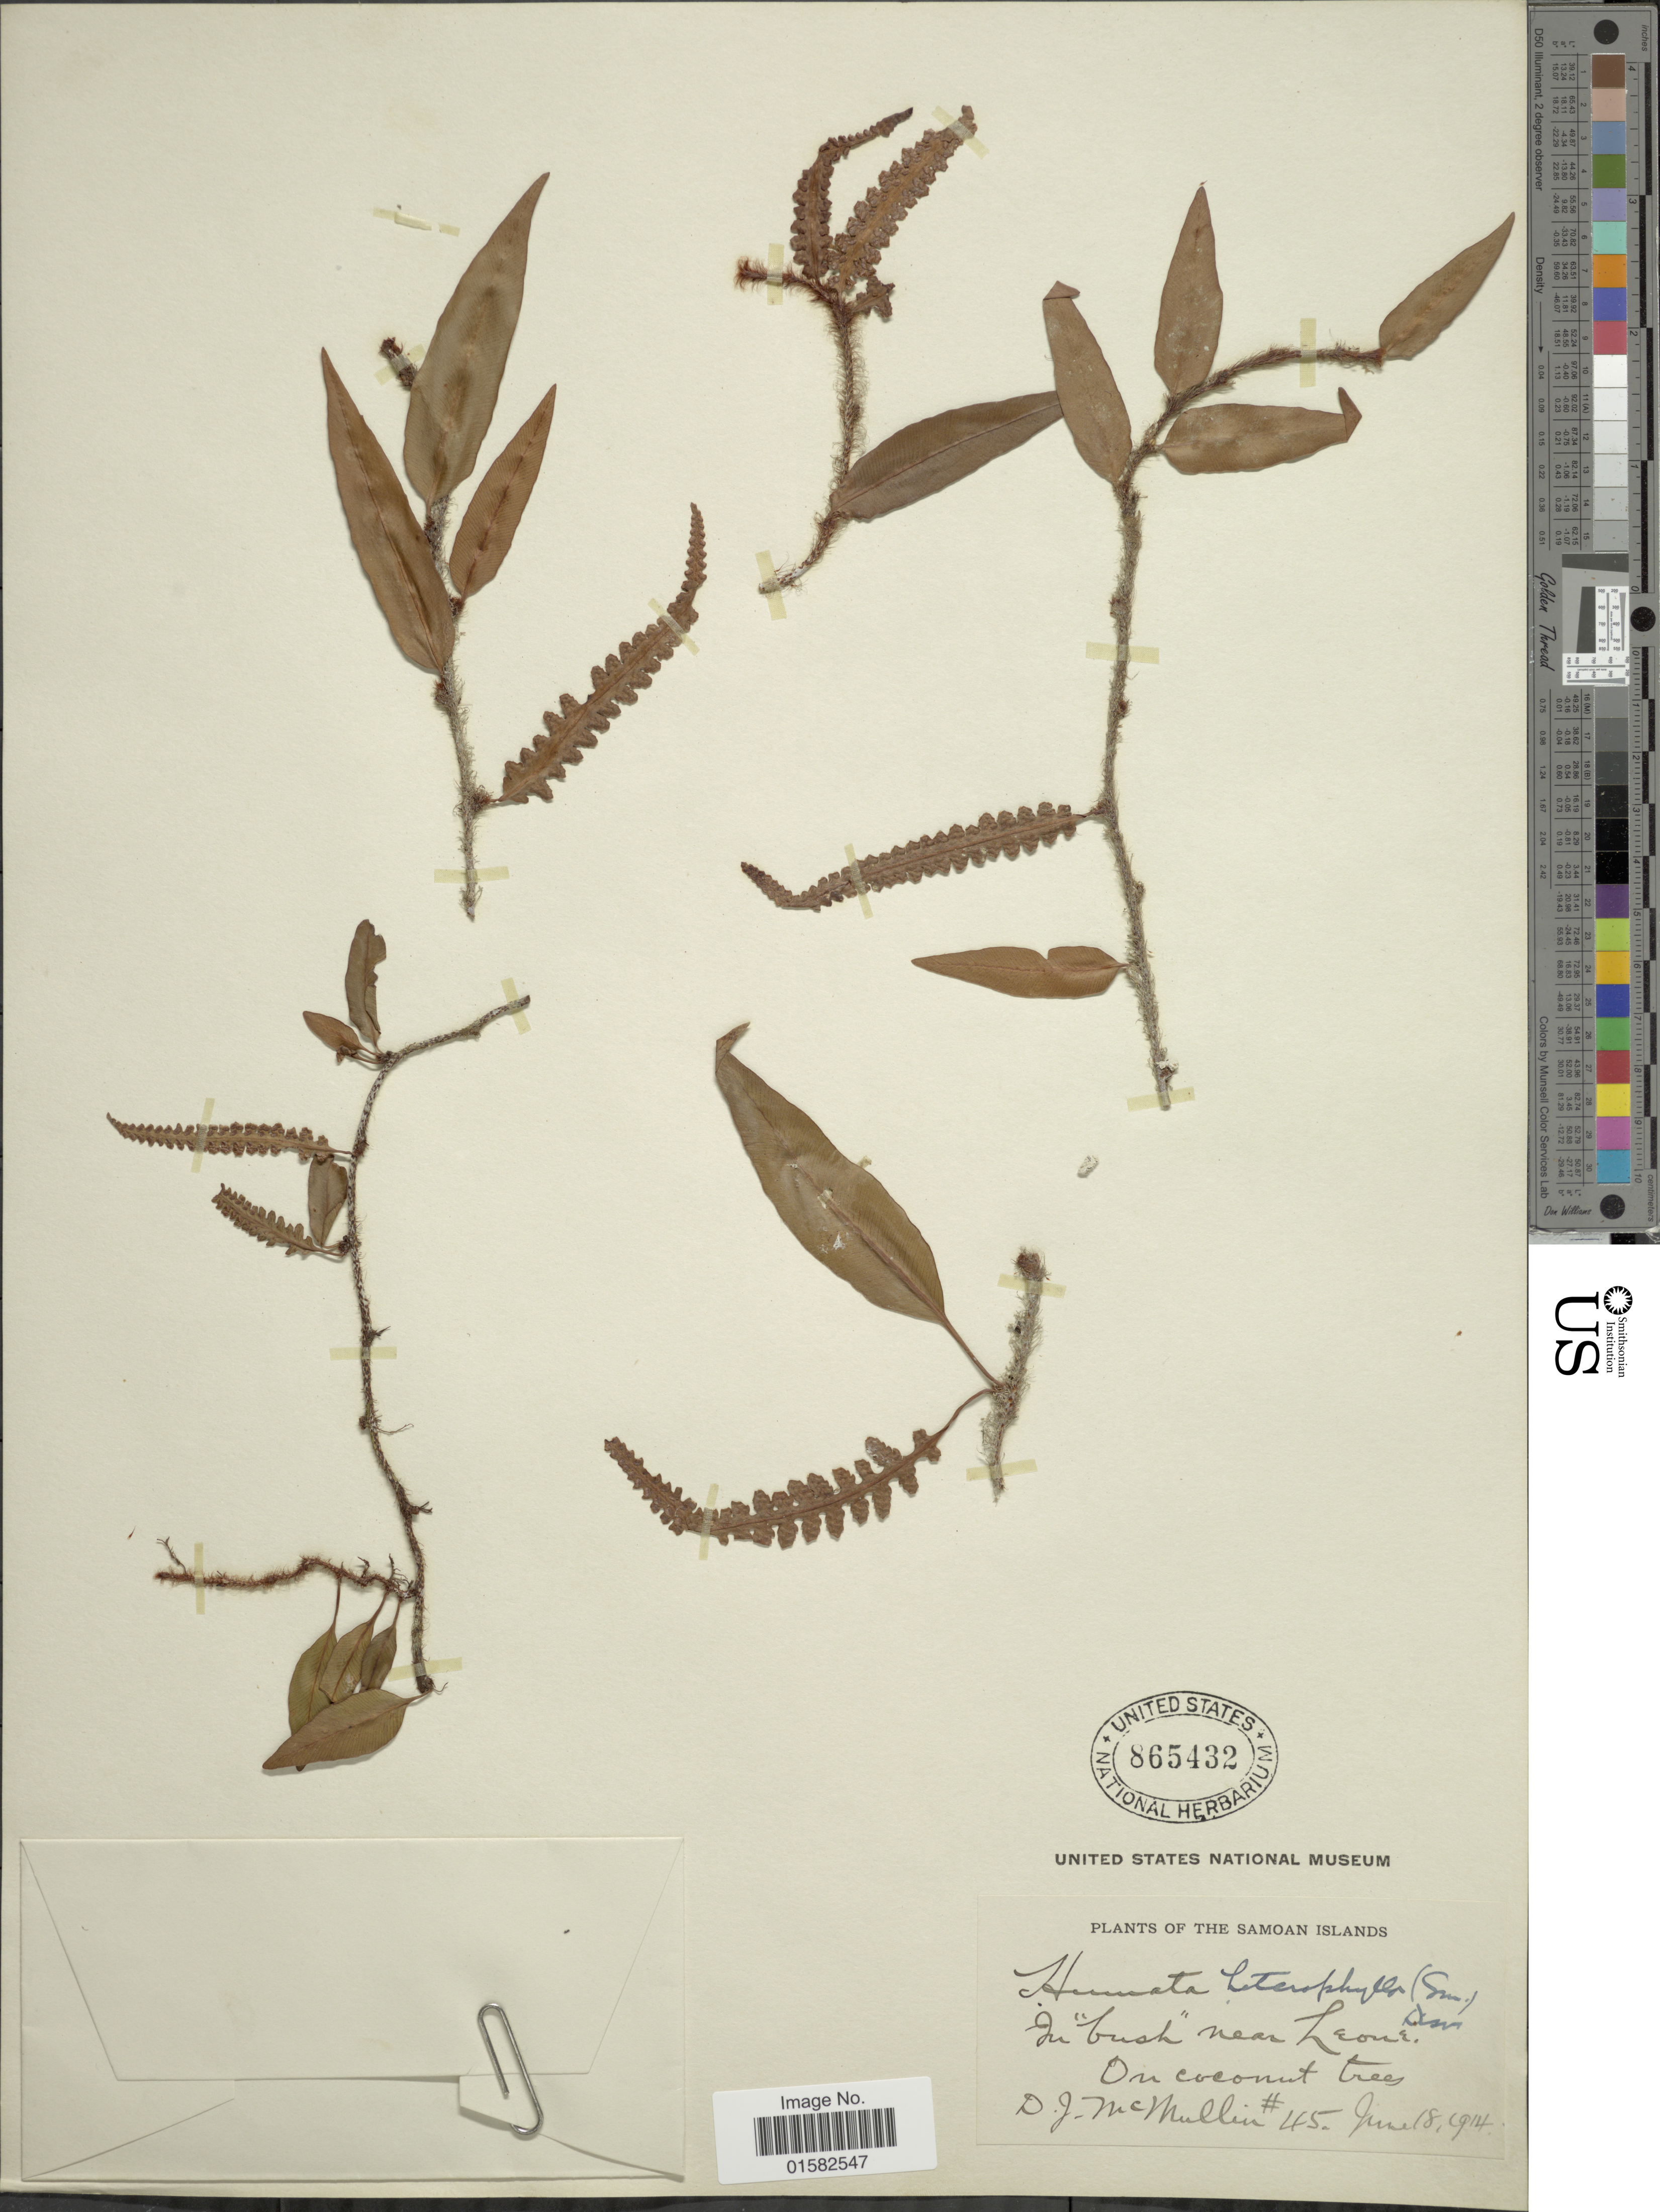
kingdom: Plantae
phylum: Tracheophyta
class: Polypodiopsida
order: Polypodiales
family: Davalliaceae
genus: Humata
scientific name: Humata heterophylla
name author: (Sm.) Desv.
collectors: D. McMullin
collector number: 45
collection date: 1914-06-18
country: American Samoa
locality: The Samoan Island, In bush near Leone, on Coconut trees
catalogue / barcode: US 865432